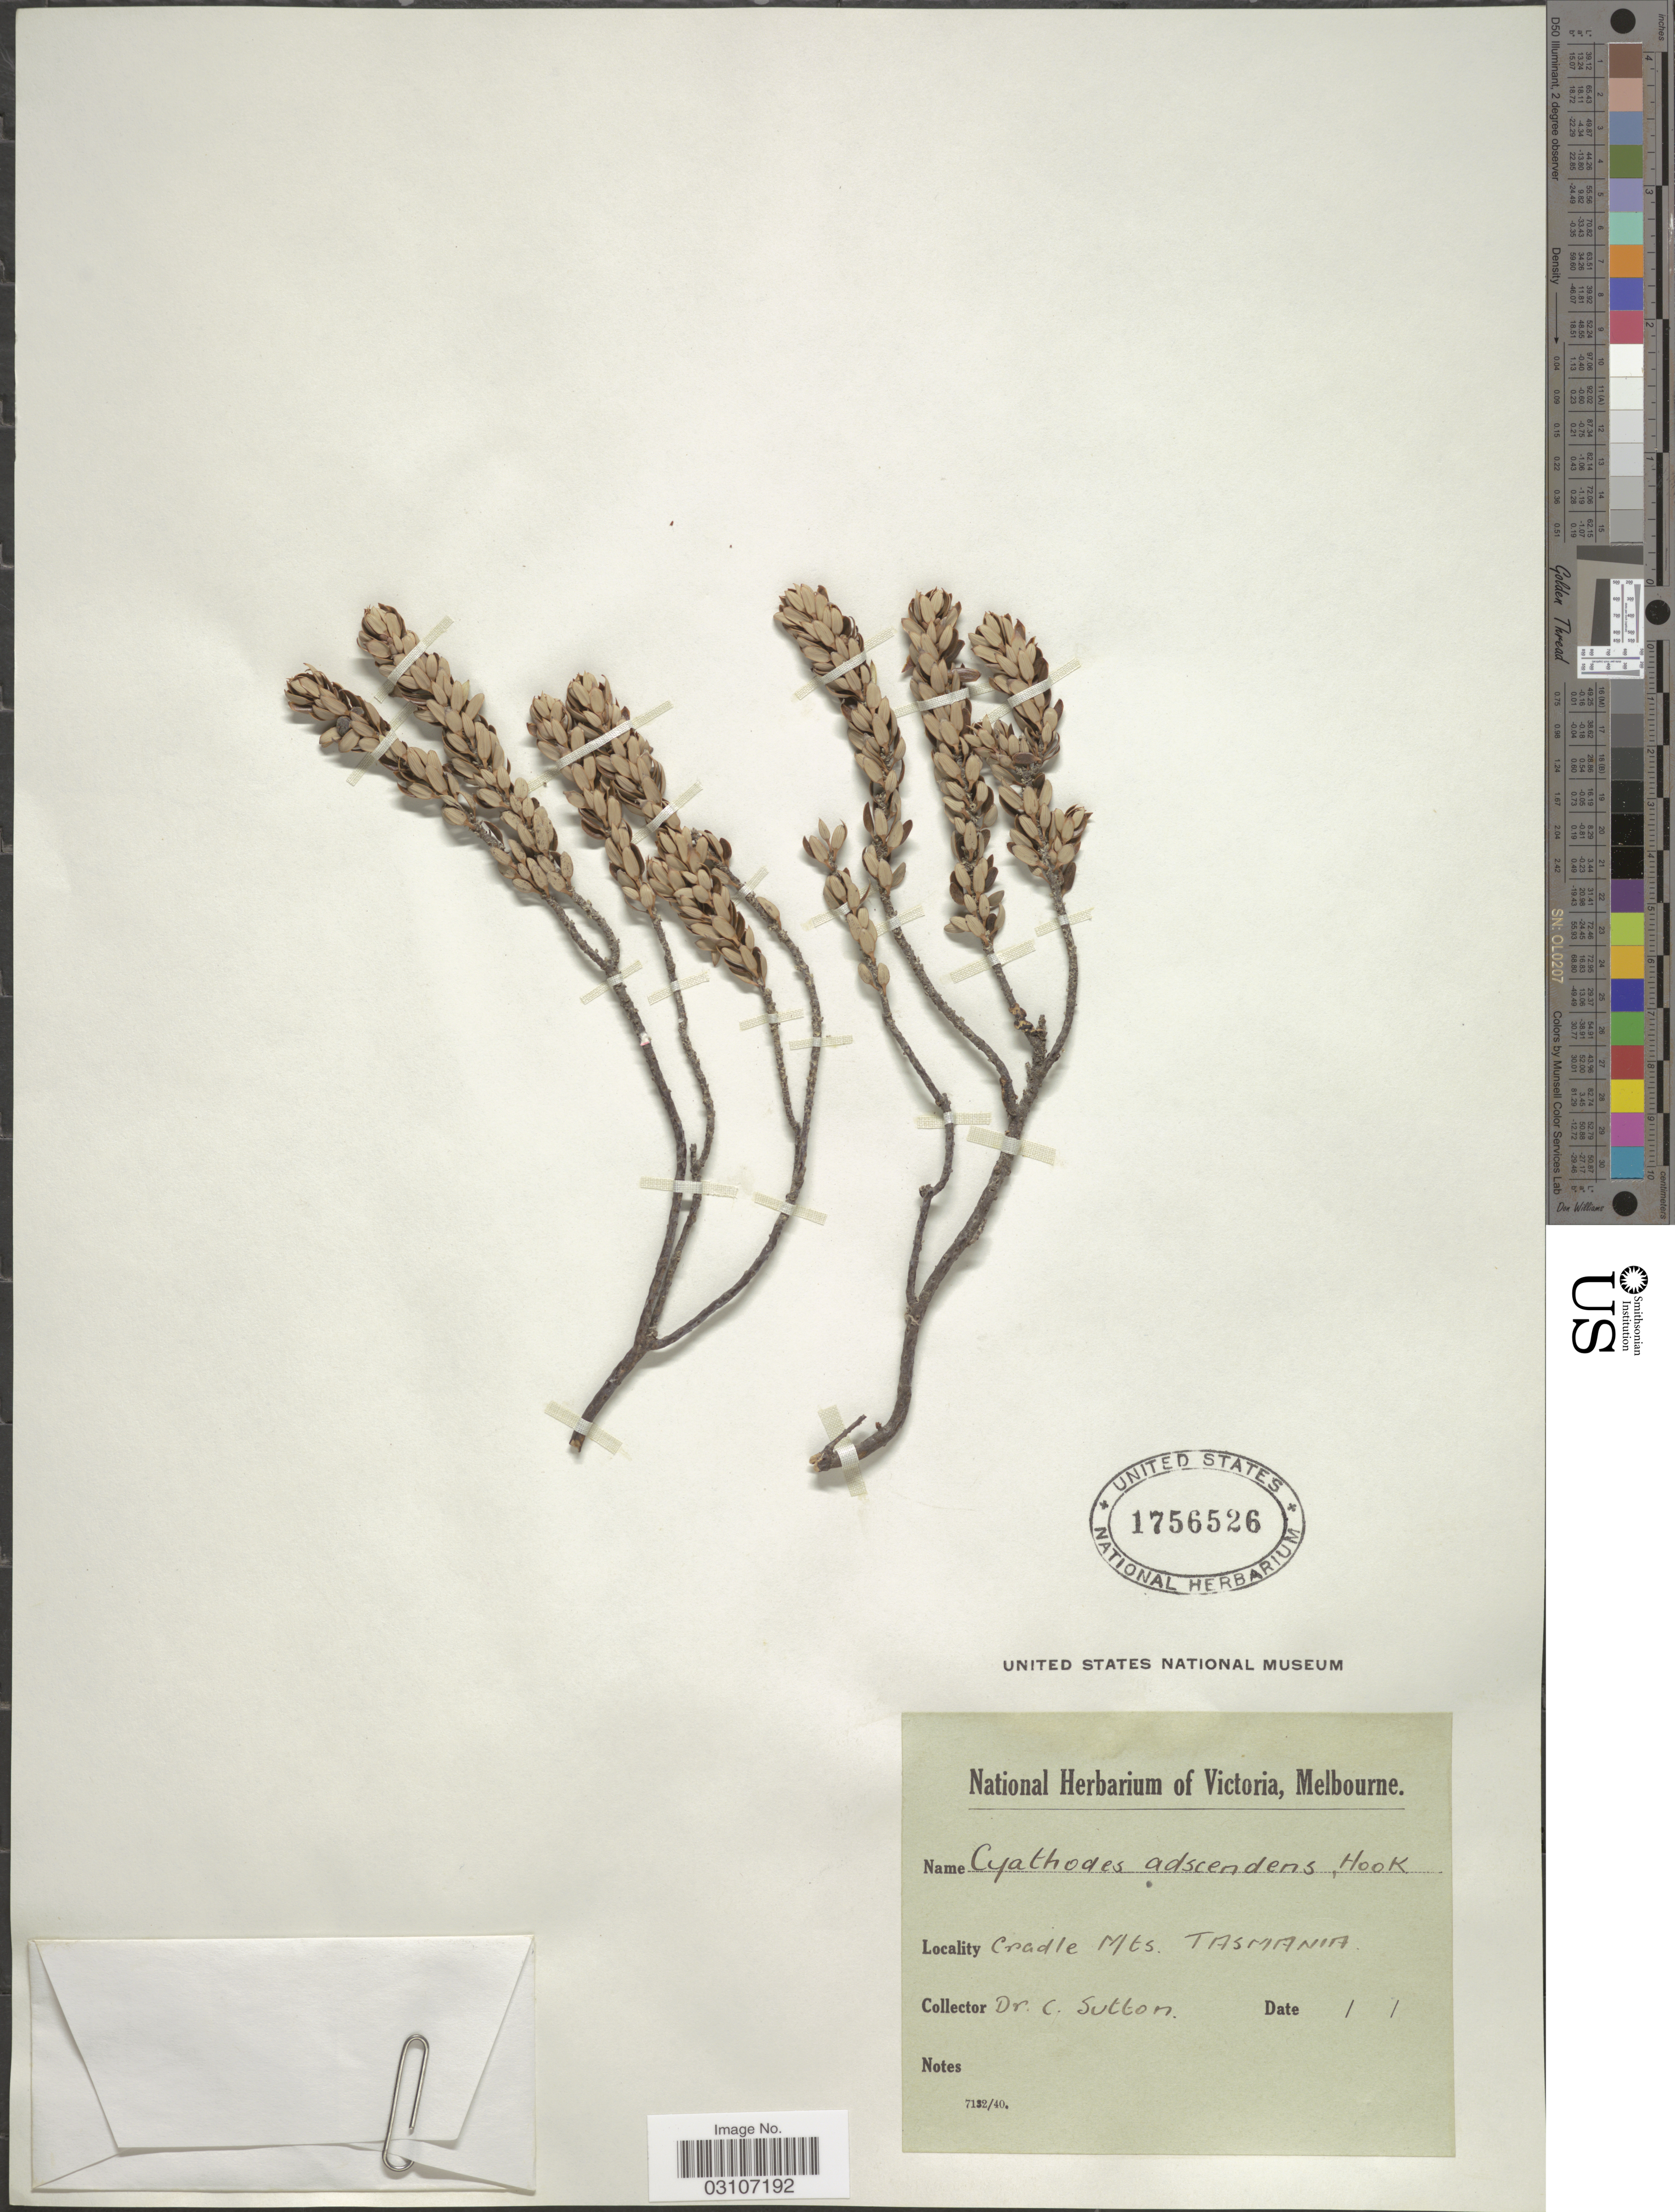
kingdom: Plantae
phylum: Tracheophyta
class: Magnoliopsida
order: Ericales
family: Ericaceae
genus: Cyathodes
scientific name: Cyathodes adscendens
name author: Hook. f.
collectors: C. Sutton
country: Australia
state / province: Tasmania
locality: Cradle Mts.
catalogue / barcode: US 1756526